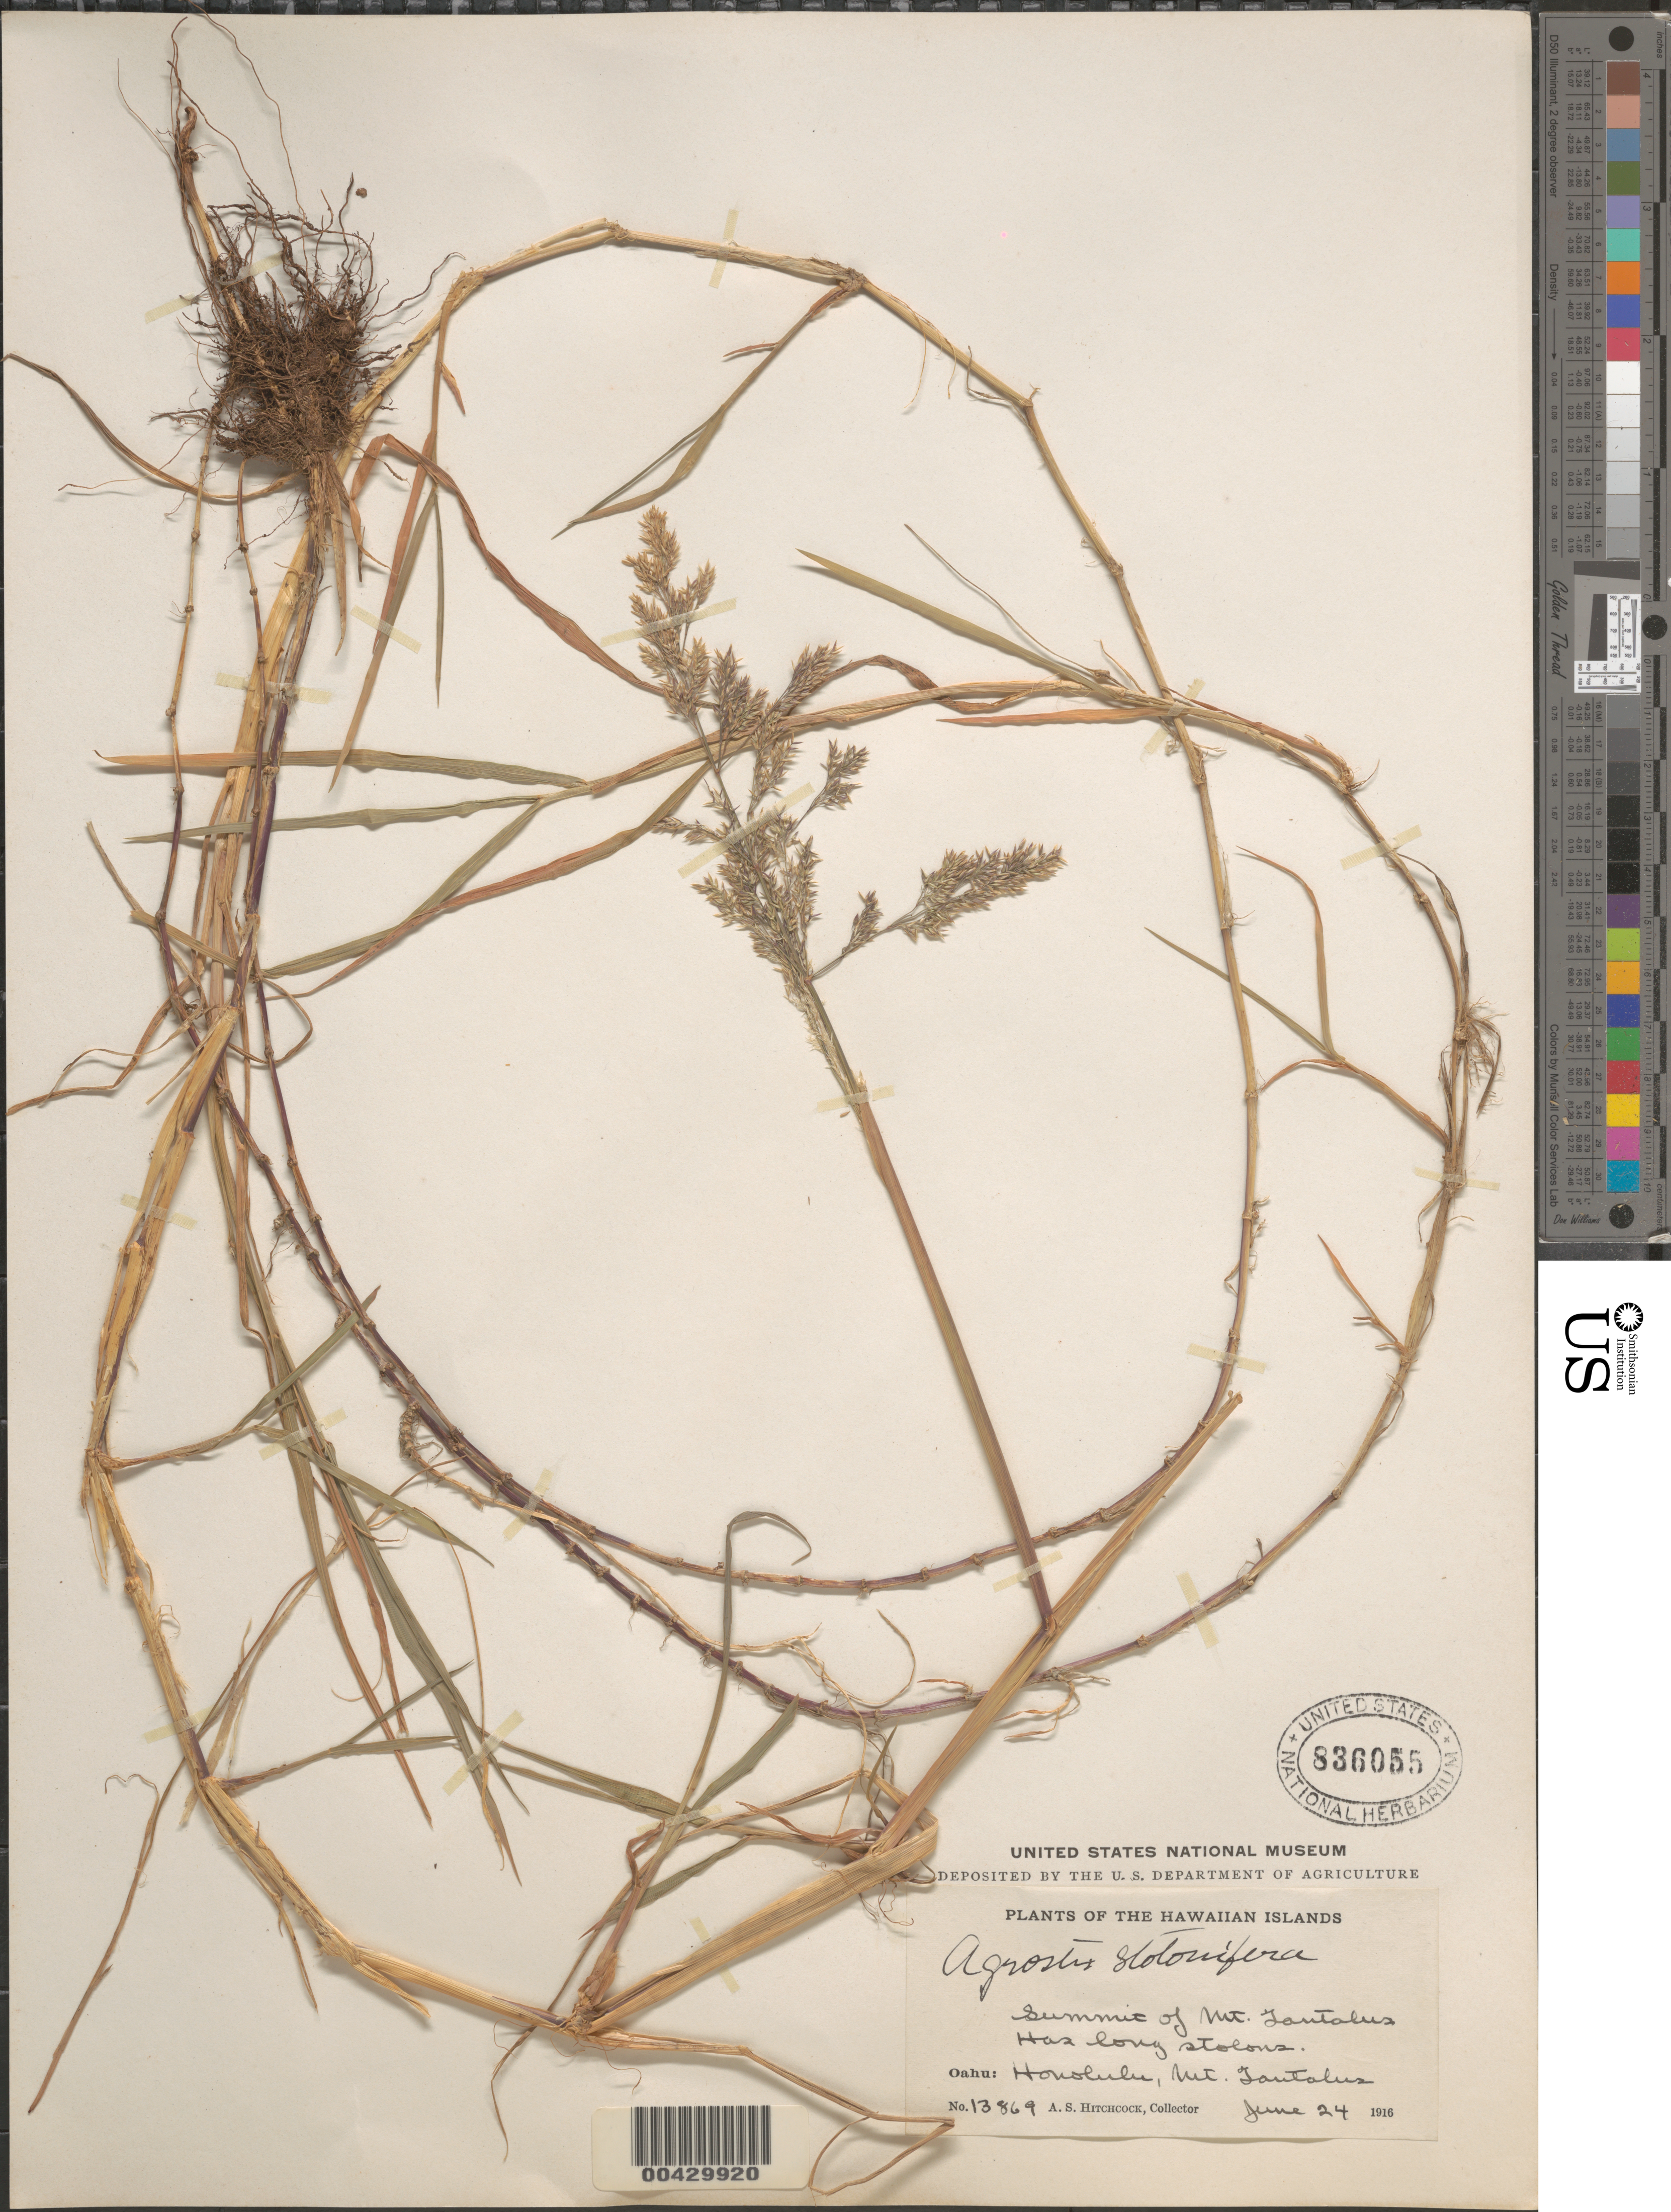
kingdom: Plantae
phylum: Tracheophyta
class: Liliopsida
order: Poales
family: Poaceae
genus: Agrostis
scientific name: Agrostis stolonifera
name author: L.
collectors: A. S. Hitchcock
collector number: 13869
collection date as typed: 24 Jun 1916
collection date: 1916-06-24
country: United States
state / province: Hawaii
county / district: Honolulu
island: Oahu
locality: Summit of Mount Tantalus, Honolulu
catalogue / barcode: US 836055